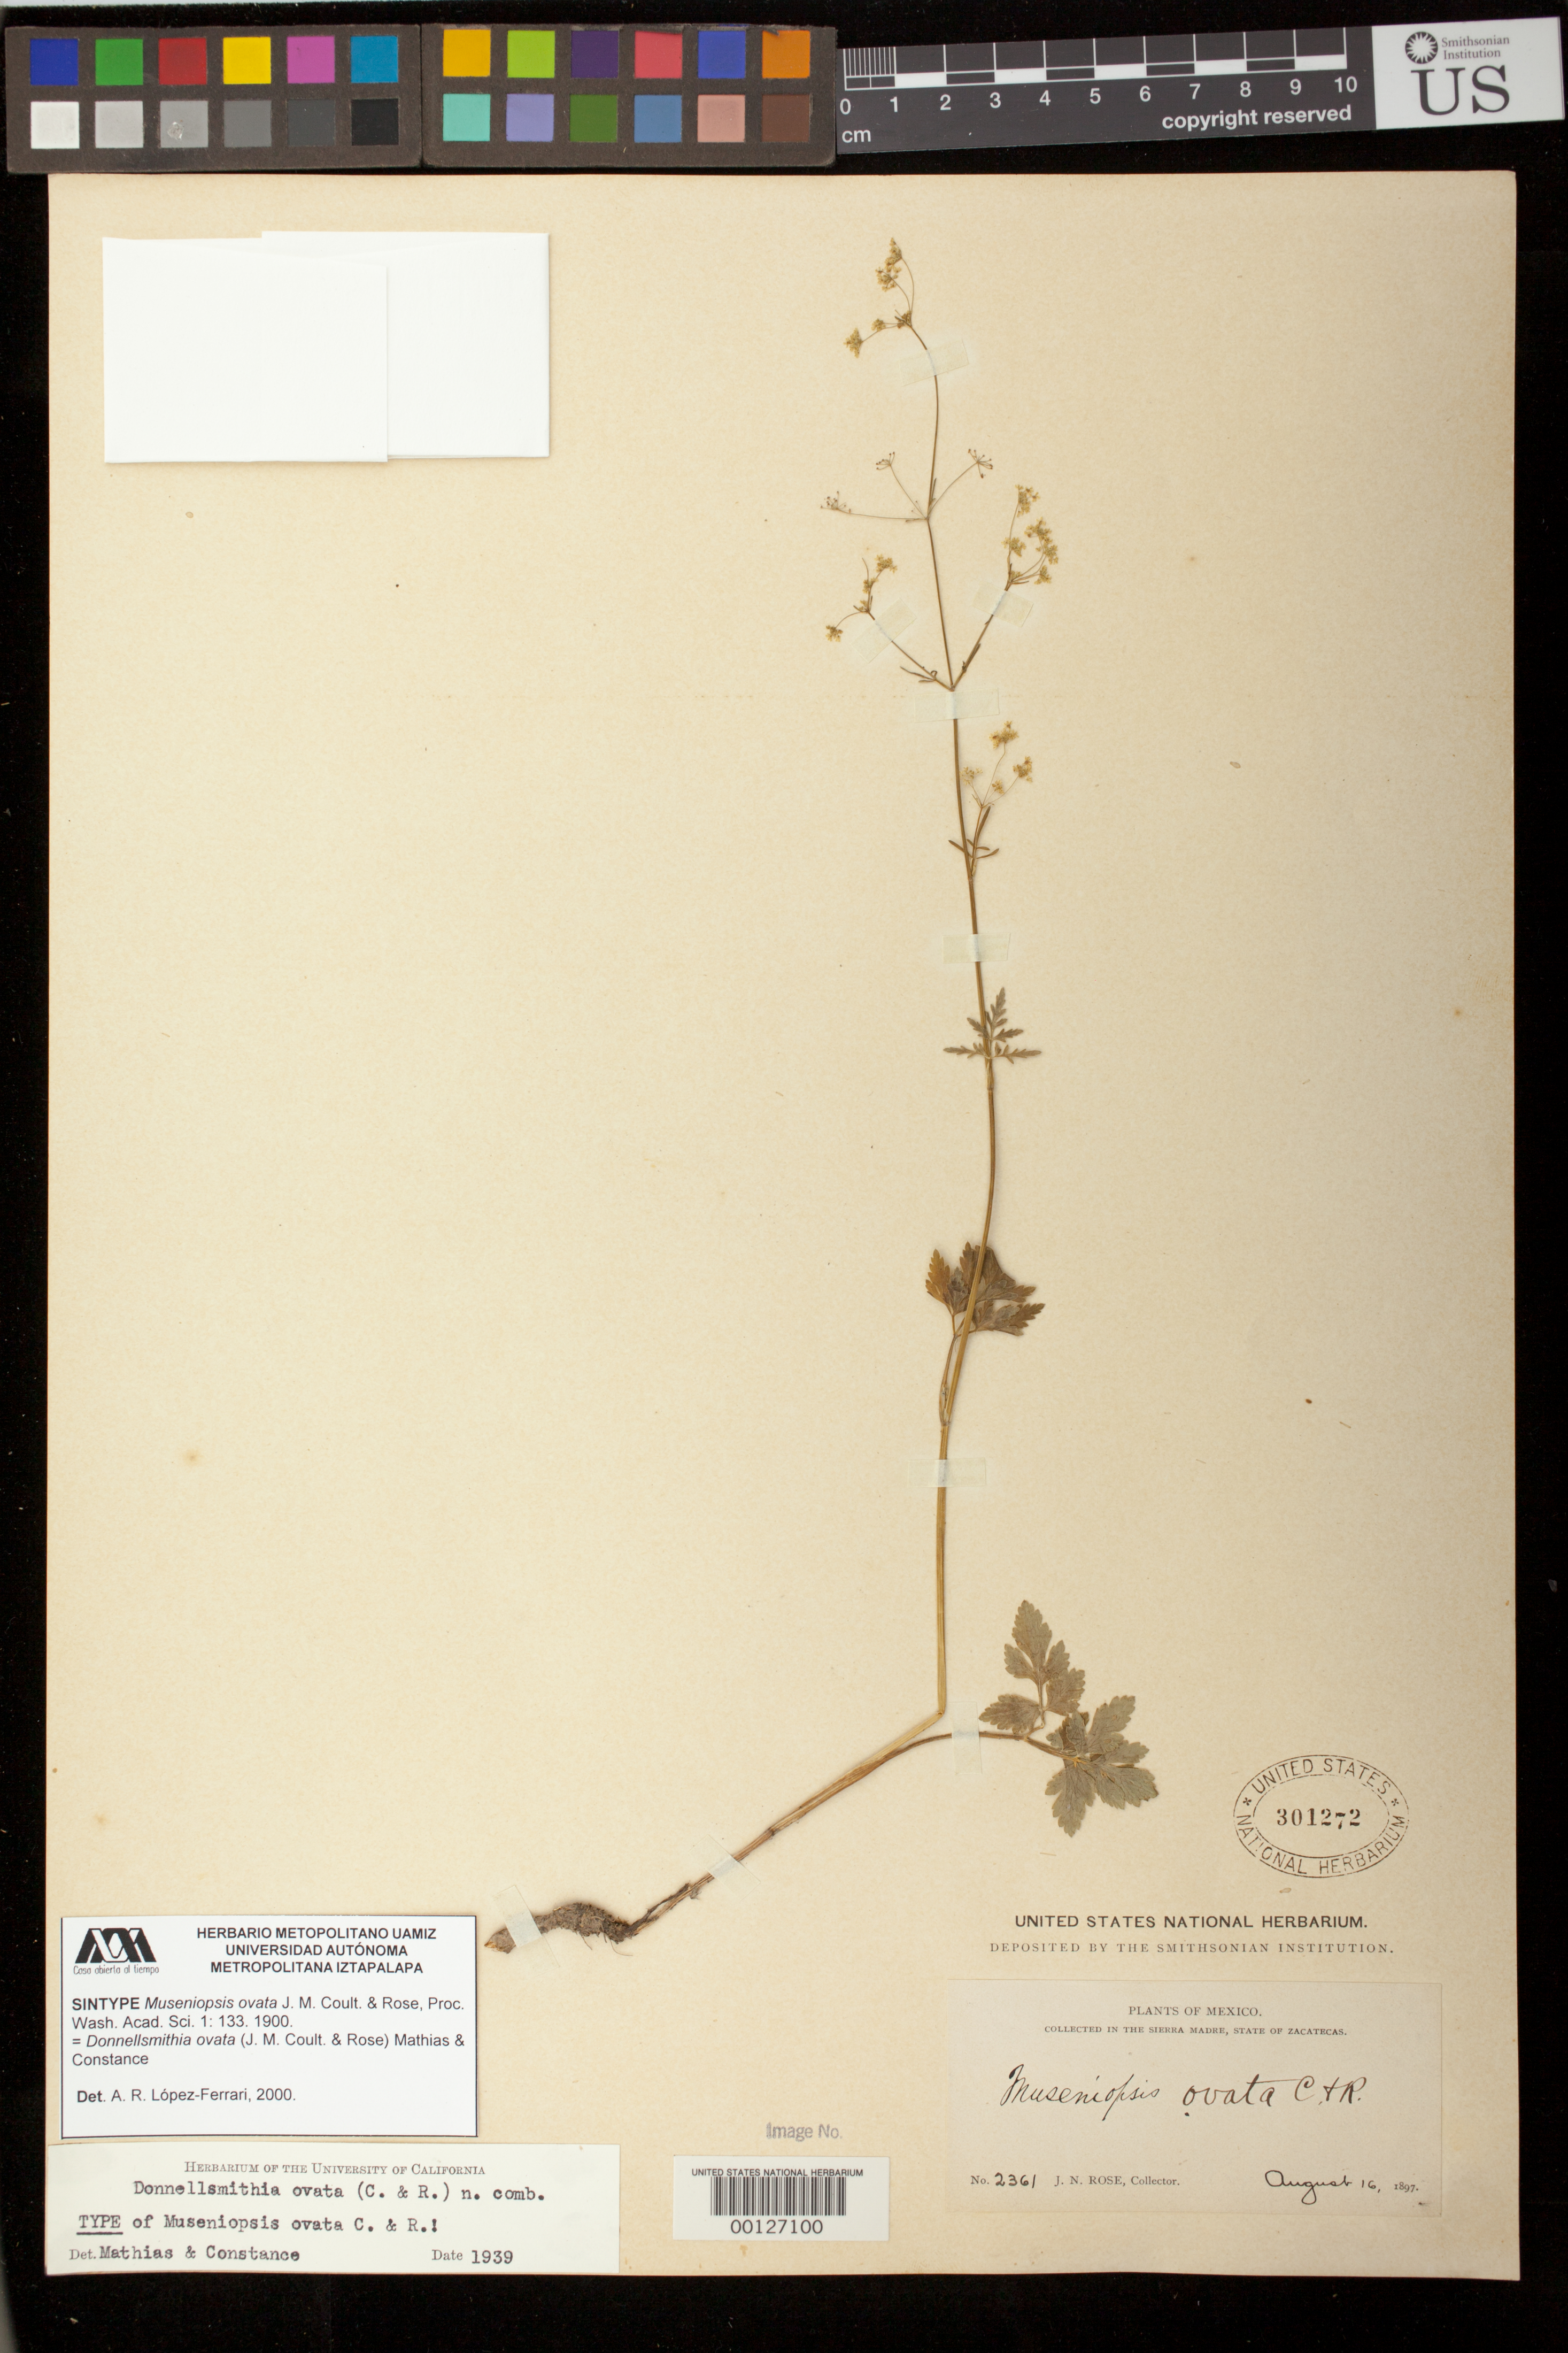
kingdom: Plantae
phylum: Tracheophyta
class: Magnoliopsida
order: Apiales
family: Apiaceae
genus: Museniopsis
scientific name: Museniopsis ovata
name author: J.M. Coult. & Rose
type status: Syntype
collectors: J. N. Rose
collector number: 2361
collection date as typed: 16 Aug 1897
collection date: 1897-08-16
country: Mexico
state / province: Zacatecas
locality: Sierra Madre.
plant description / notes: Protologue cites 2 collections (syntypes). This specimen annotated as "TYPE" by Mathias & Constance (1939)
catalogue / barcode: US 301272